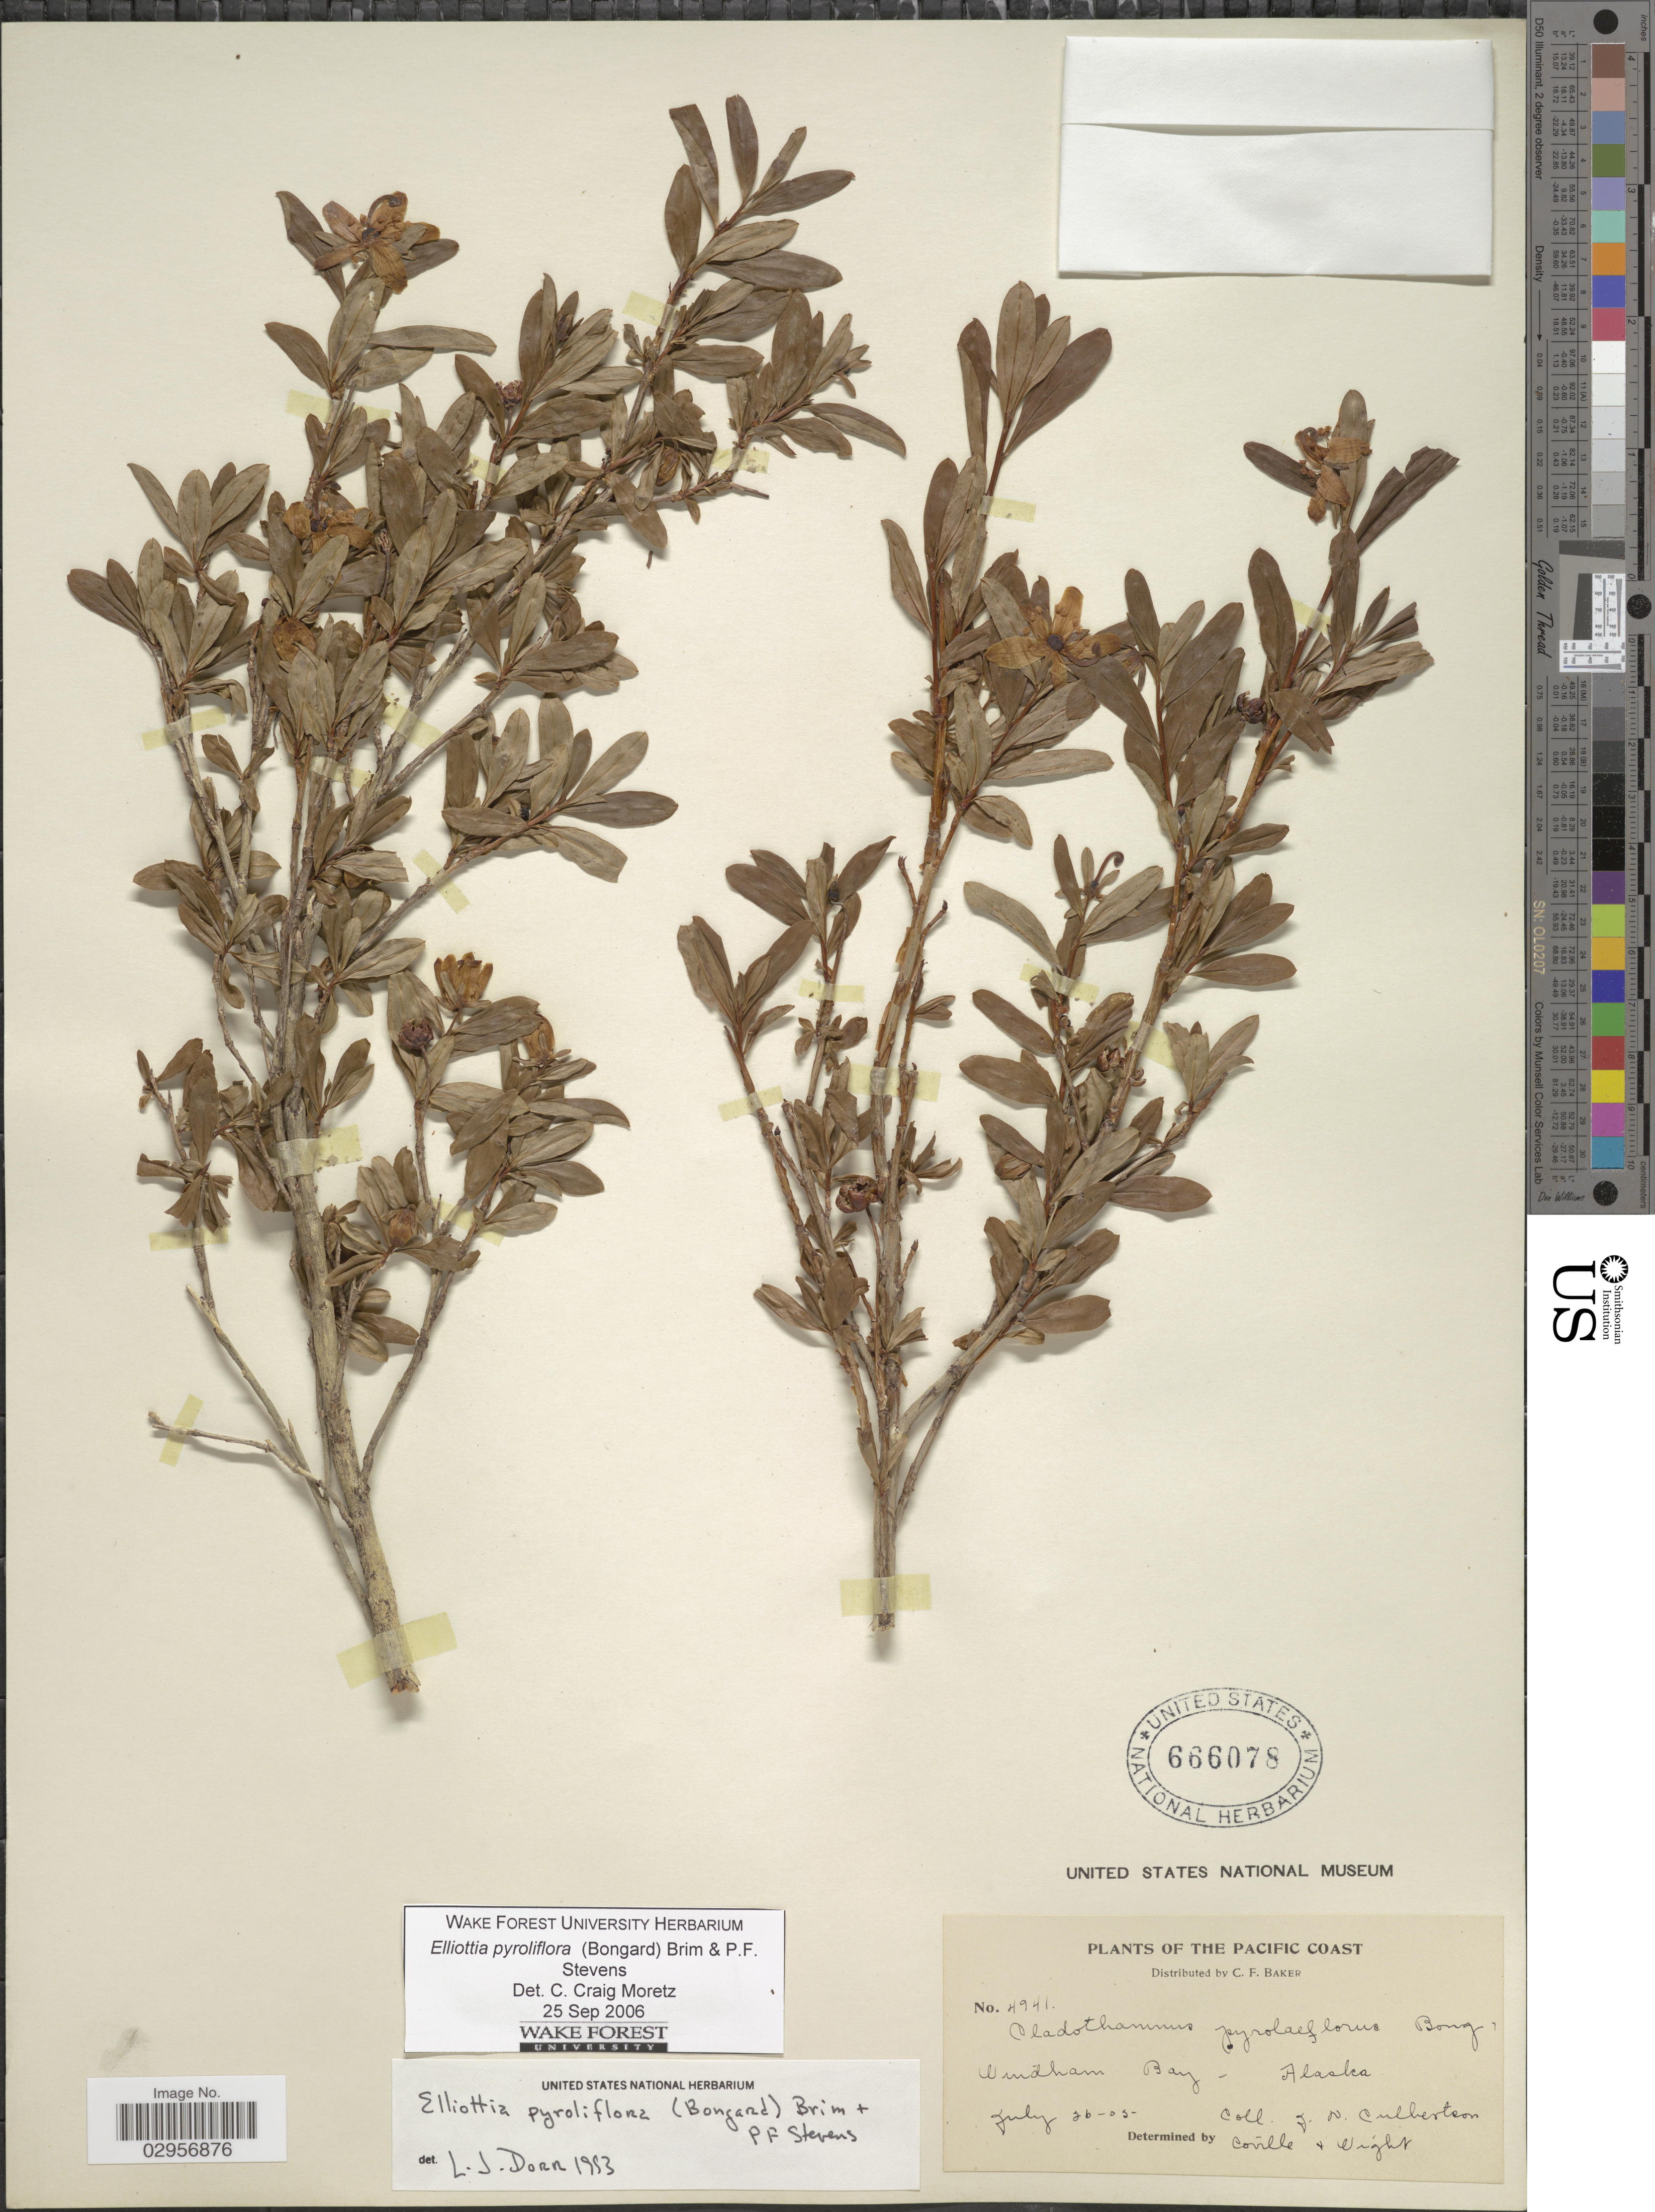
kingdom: Plantae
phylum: Tracheophyta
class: Magnoliopsida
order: Ericales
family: Ericaceae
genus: Elliottia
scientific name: Elliottia pyroliflora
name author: (Bong.) P.F. Stevens & Brim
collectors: J. Culbertson, Coville & -- Wight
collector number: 4941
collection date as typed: Transcribed d/m/y: 26/7/5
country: United States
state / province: Alaska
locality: Windham Bay.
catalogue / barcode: US 666078